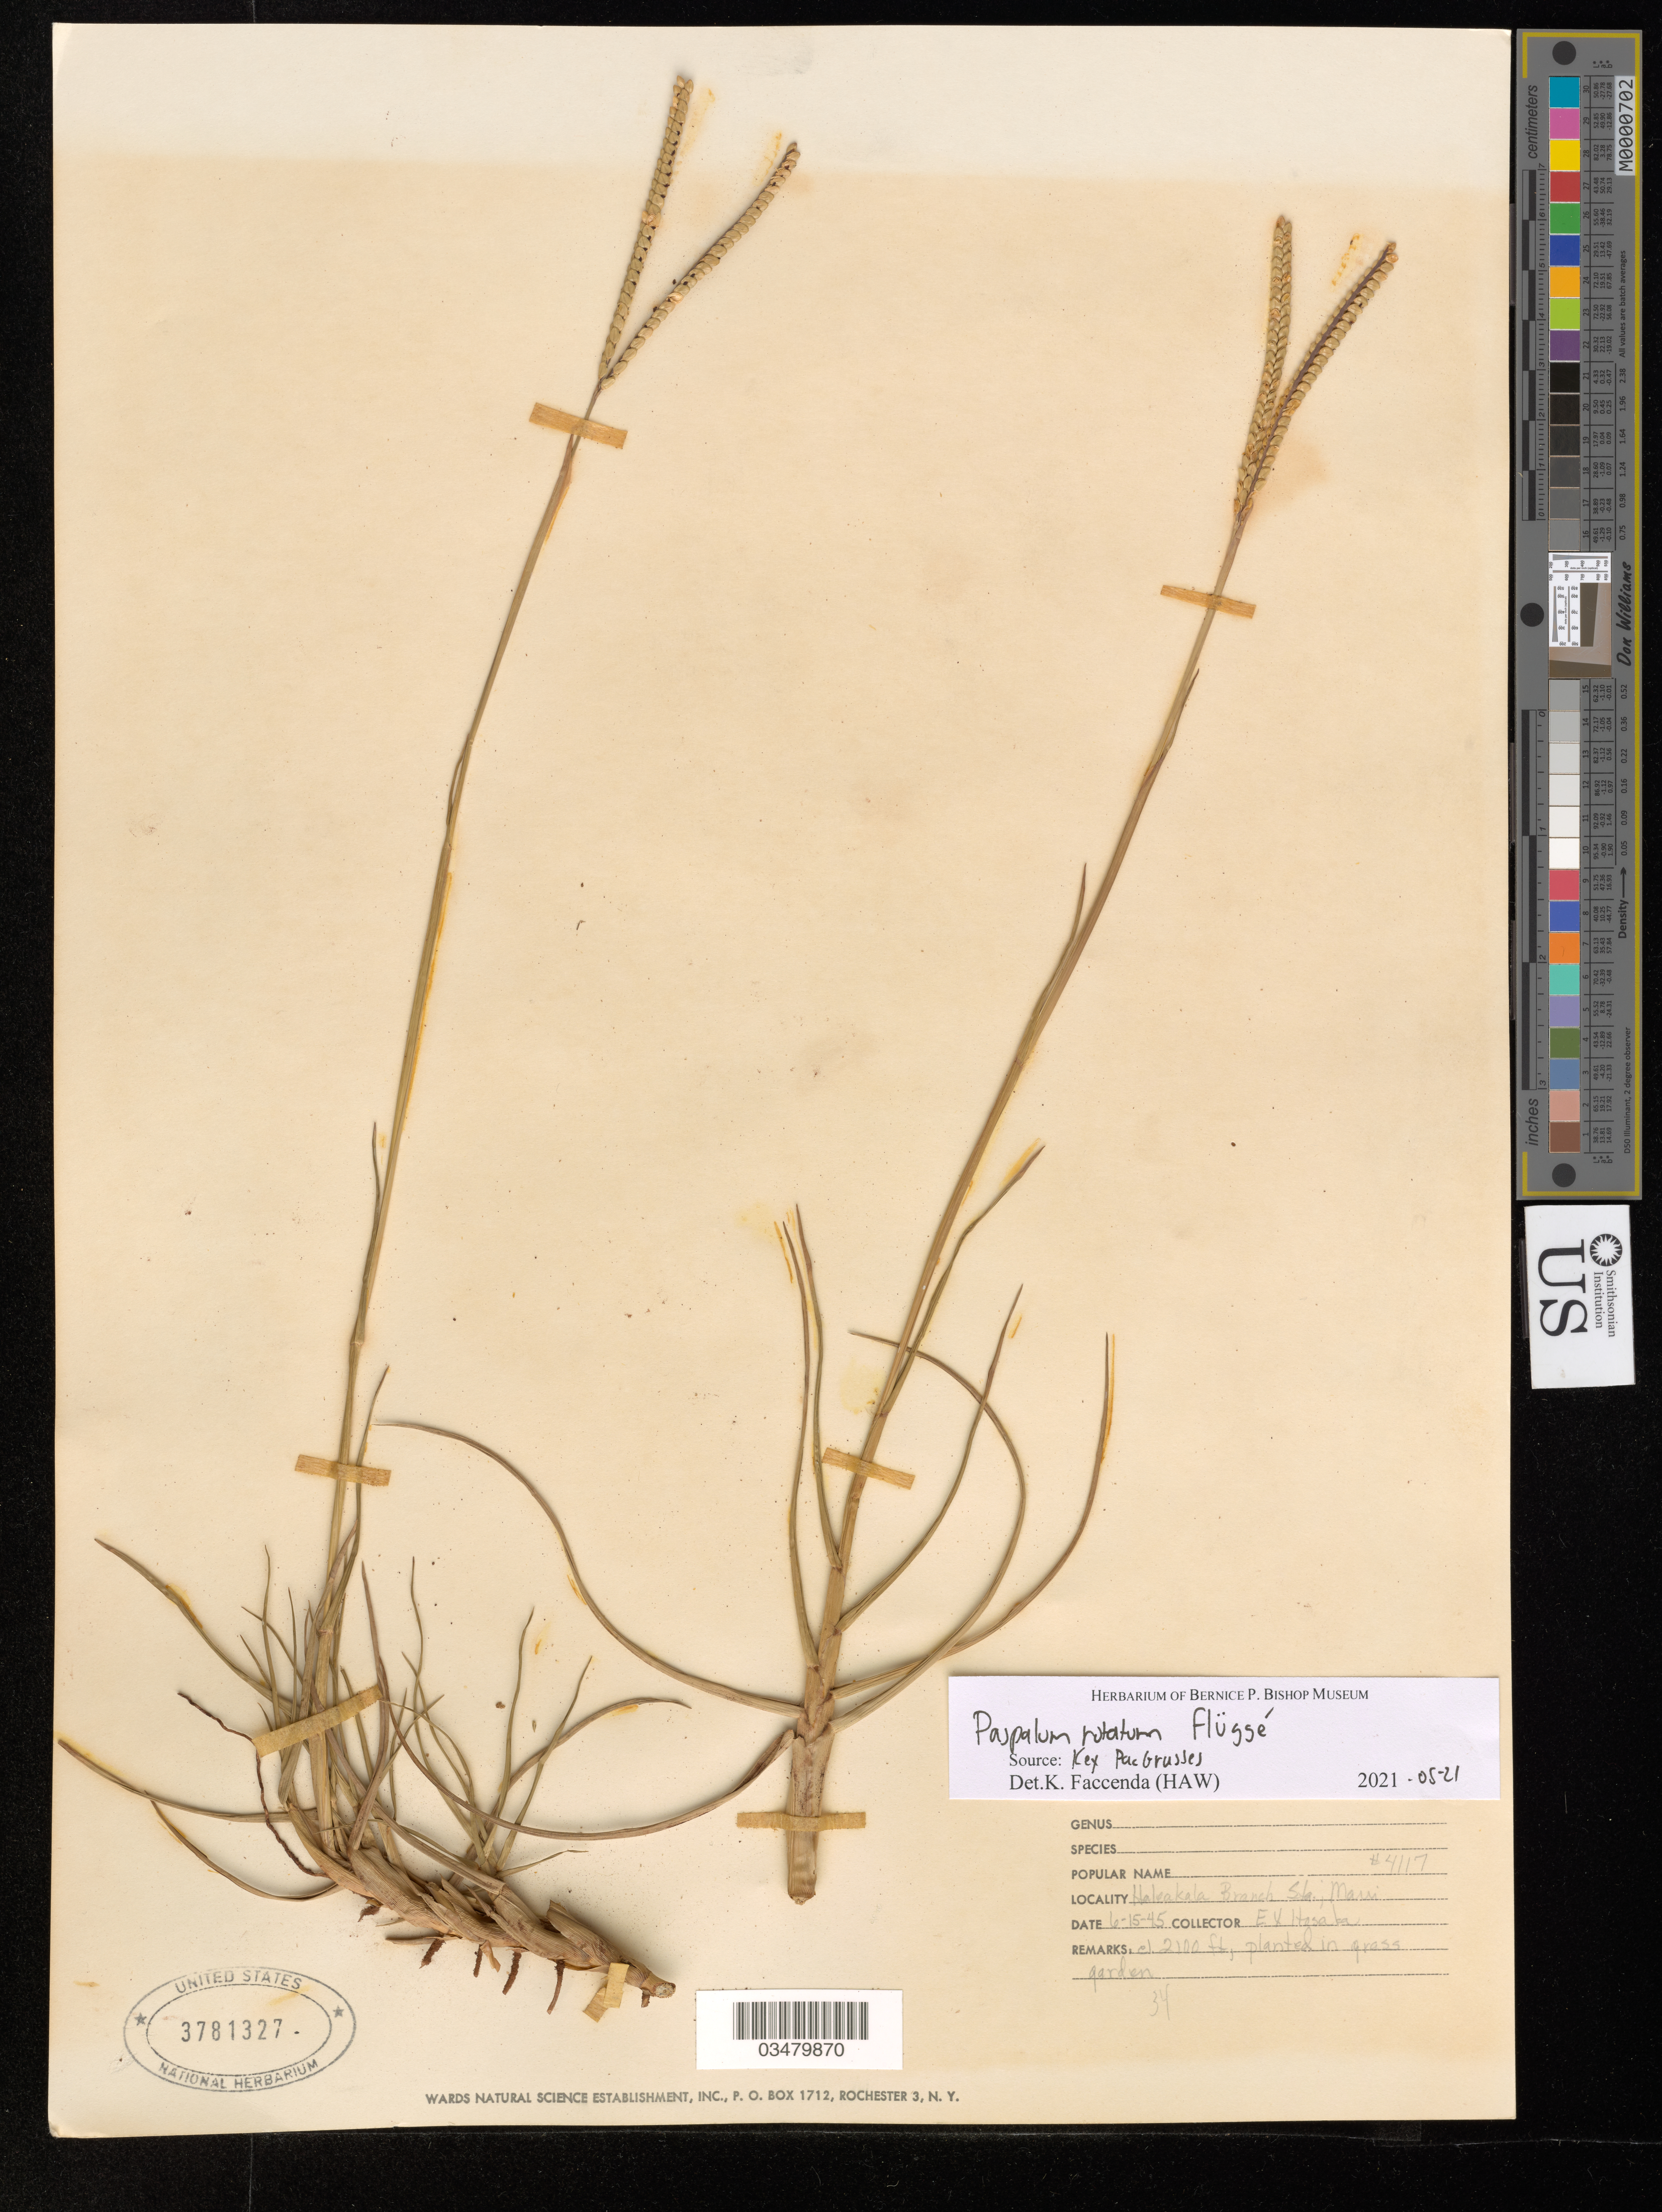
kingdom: Plantae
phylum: Tracheophyta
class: Liliopsida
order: Poales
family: Poaceae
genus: Paspalum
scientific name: Paspalum notatum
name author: Flüggé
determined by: Faccenda, K.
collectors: E. Y. Hosaka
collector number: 4117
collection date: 1945-06-15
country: United States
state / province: Hawaii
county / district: Maui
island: Maui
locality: Maui, Haleakala Branch Sta., grass garden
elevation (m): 640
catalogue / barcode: US 3781327